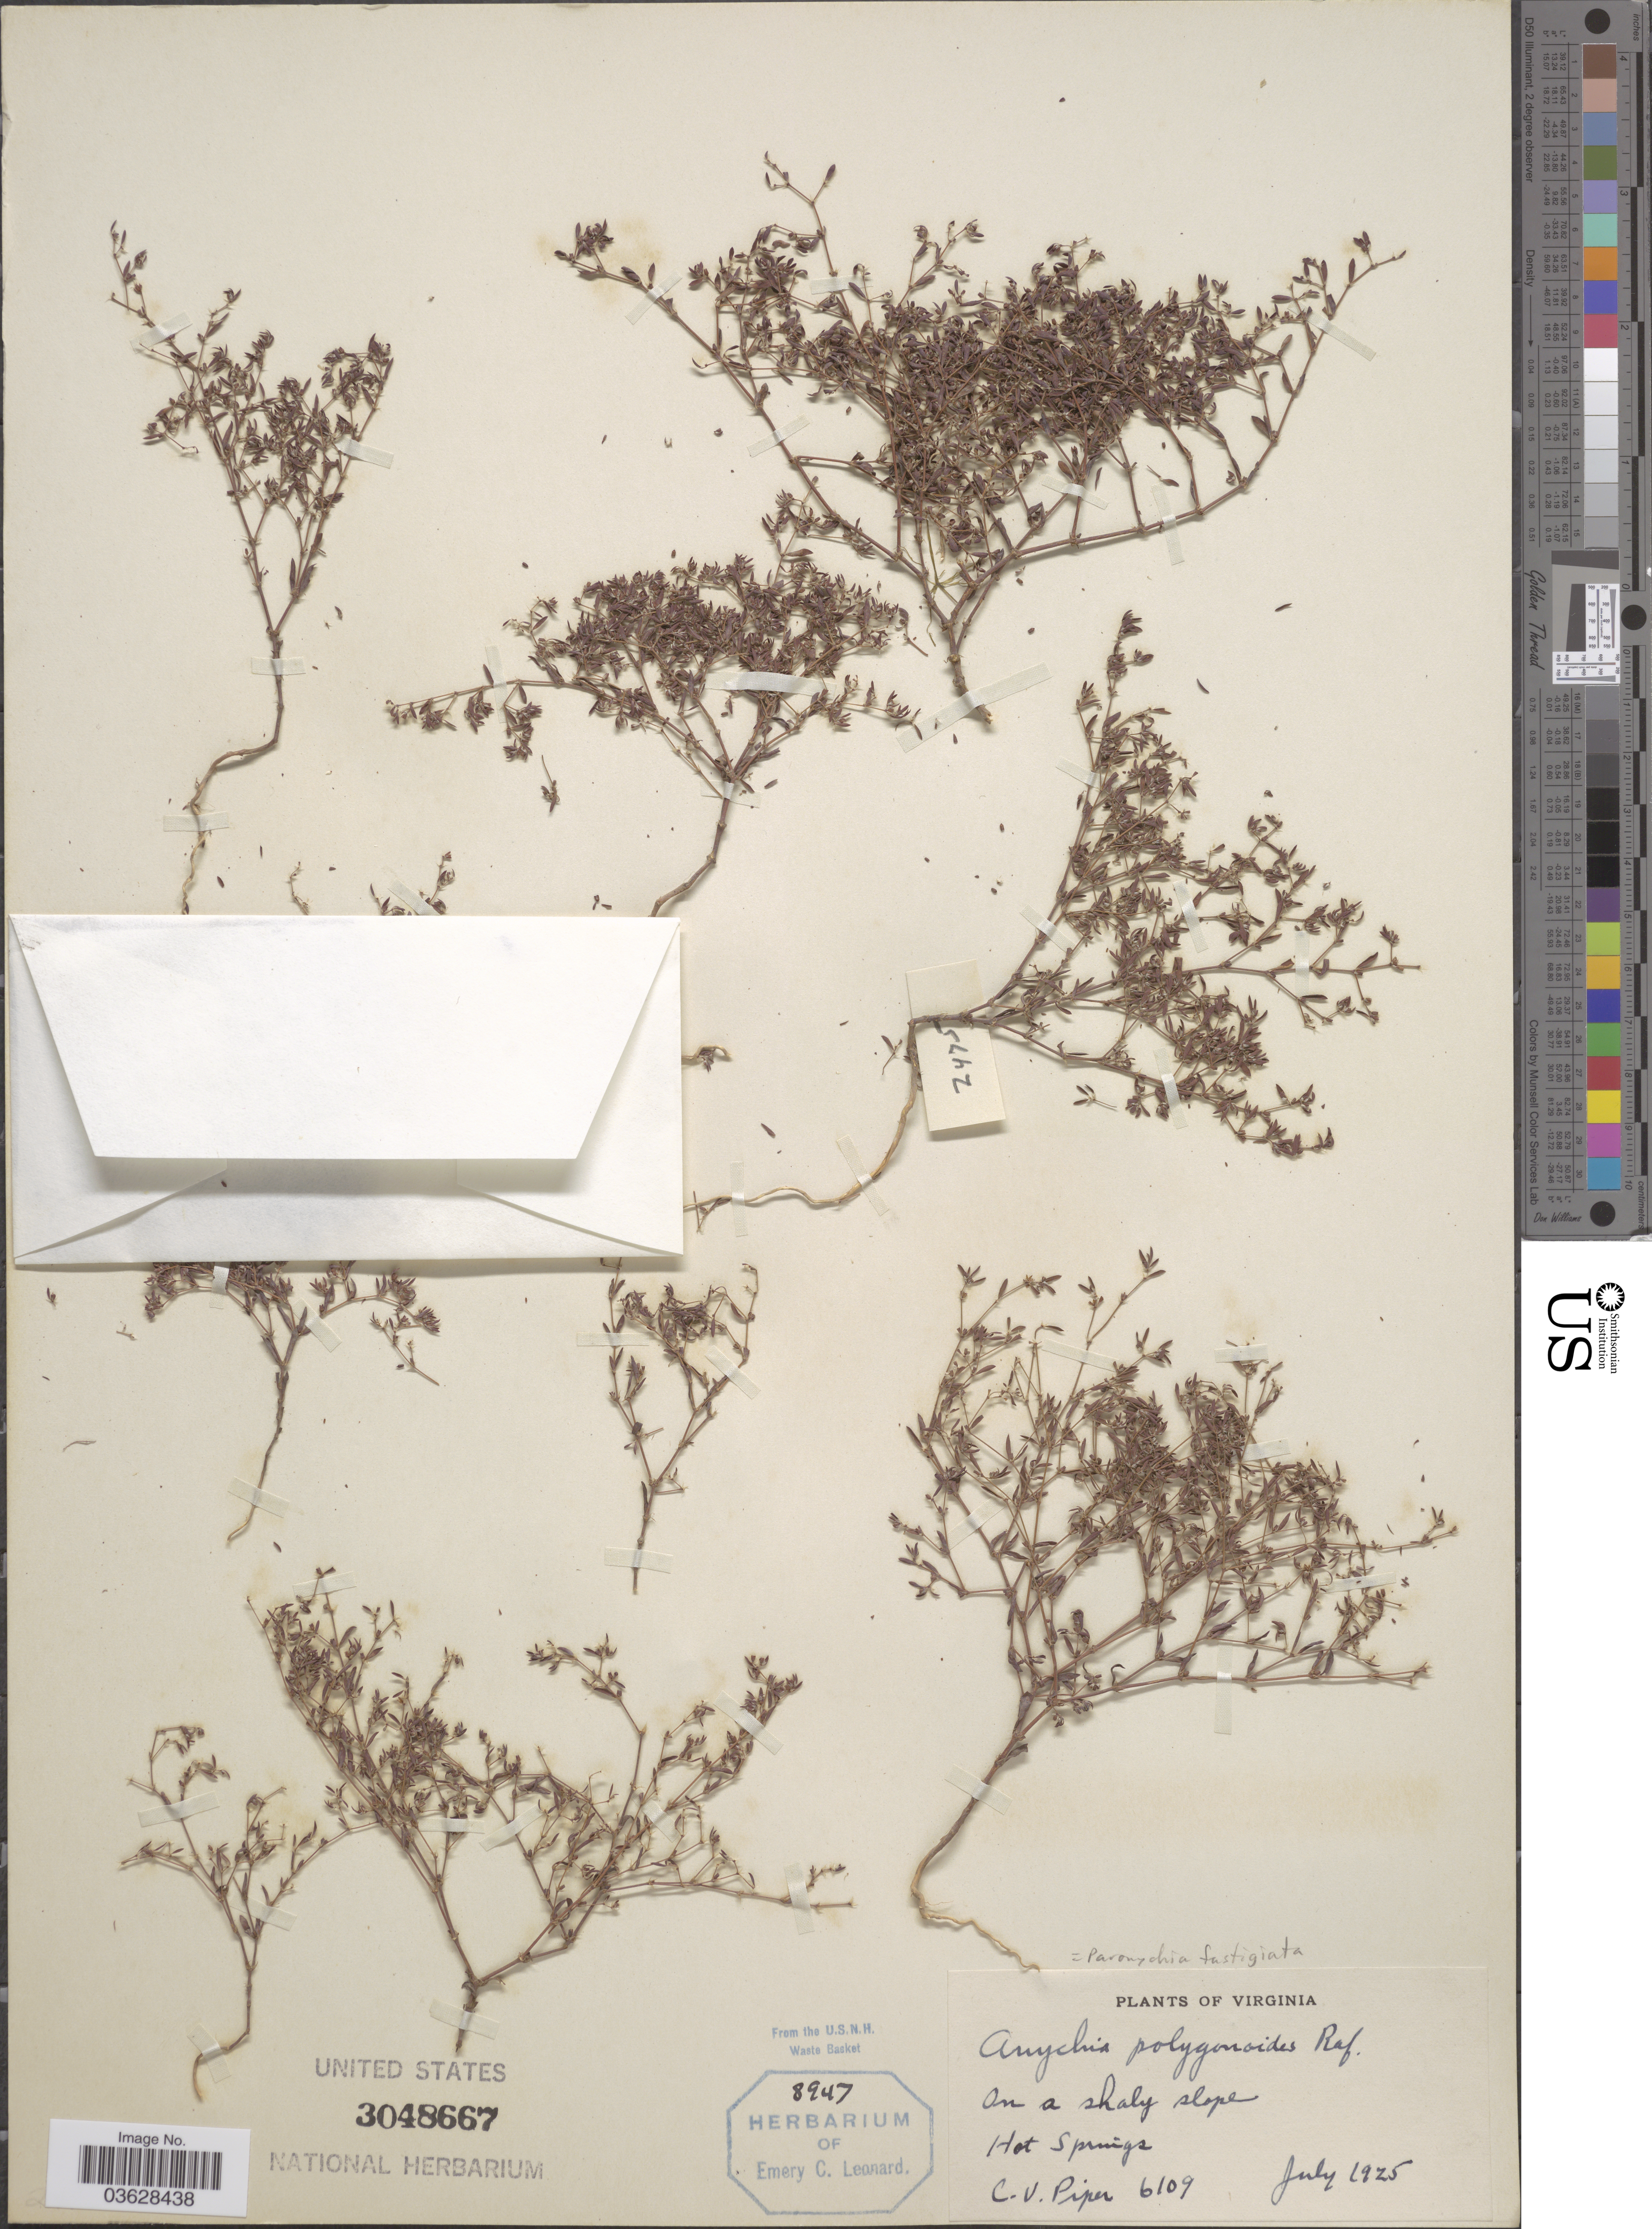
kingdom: Plantae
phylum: Tracheophyta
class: Magnoliopsida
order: Caryophyllales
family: Caryophyllaceae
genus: Paronychia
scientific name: Paronychia fastigiata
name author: (Raf.) Fernald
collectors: C. V. Piper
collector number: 6109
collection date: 1925-07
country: United States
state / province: Virginia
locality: Hot Springs.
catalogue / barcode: US 3048667